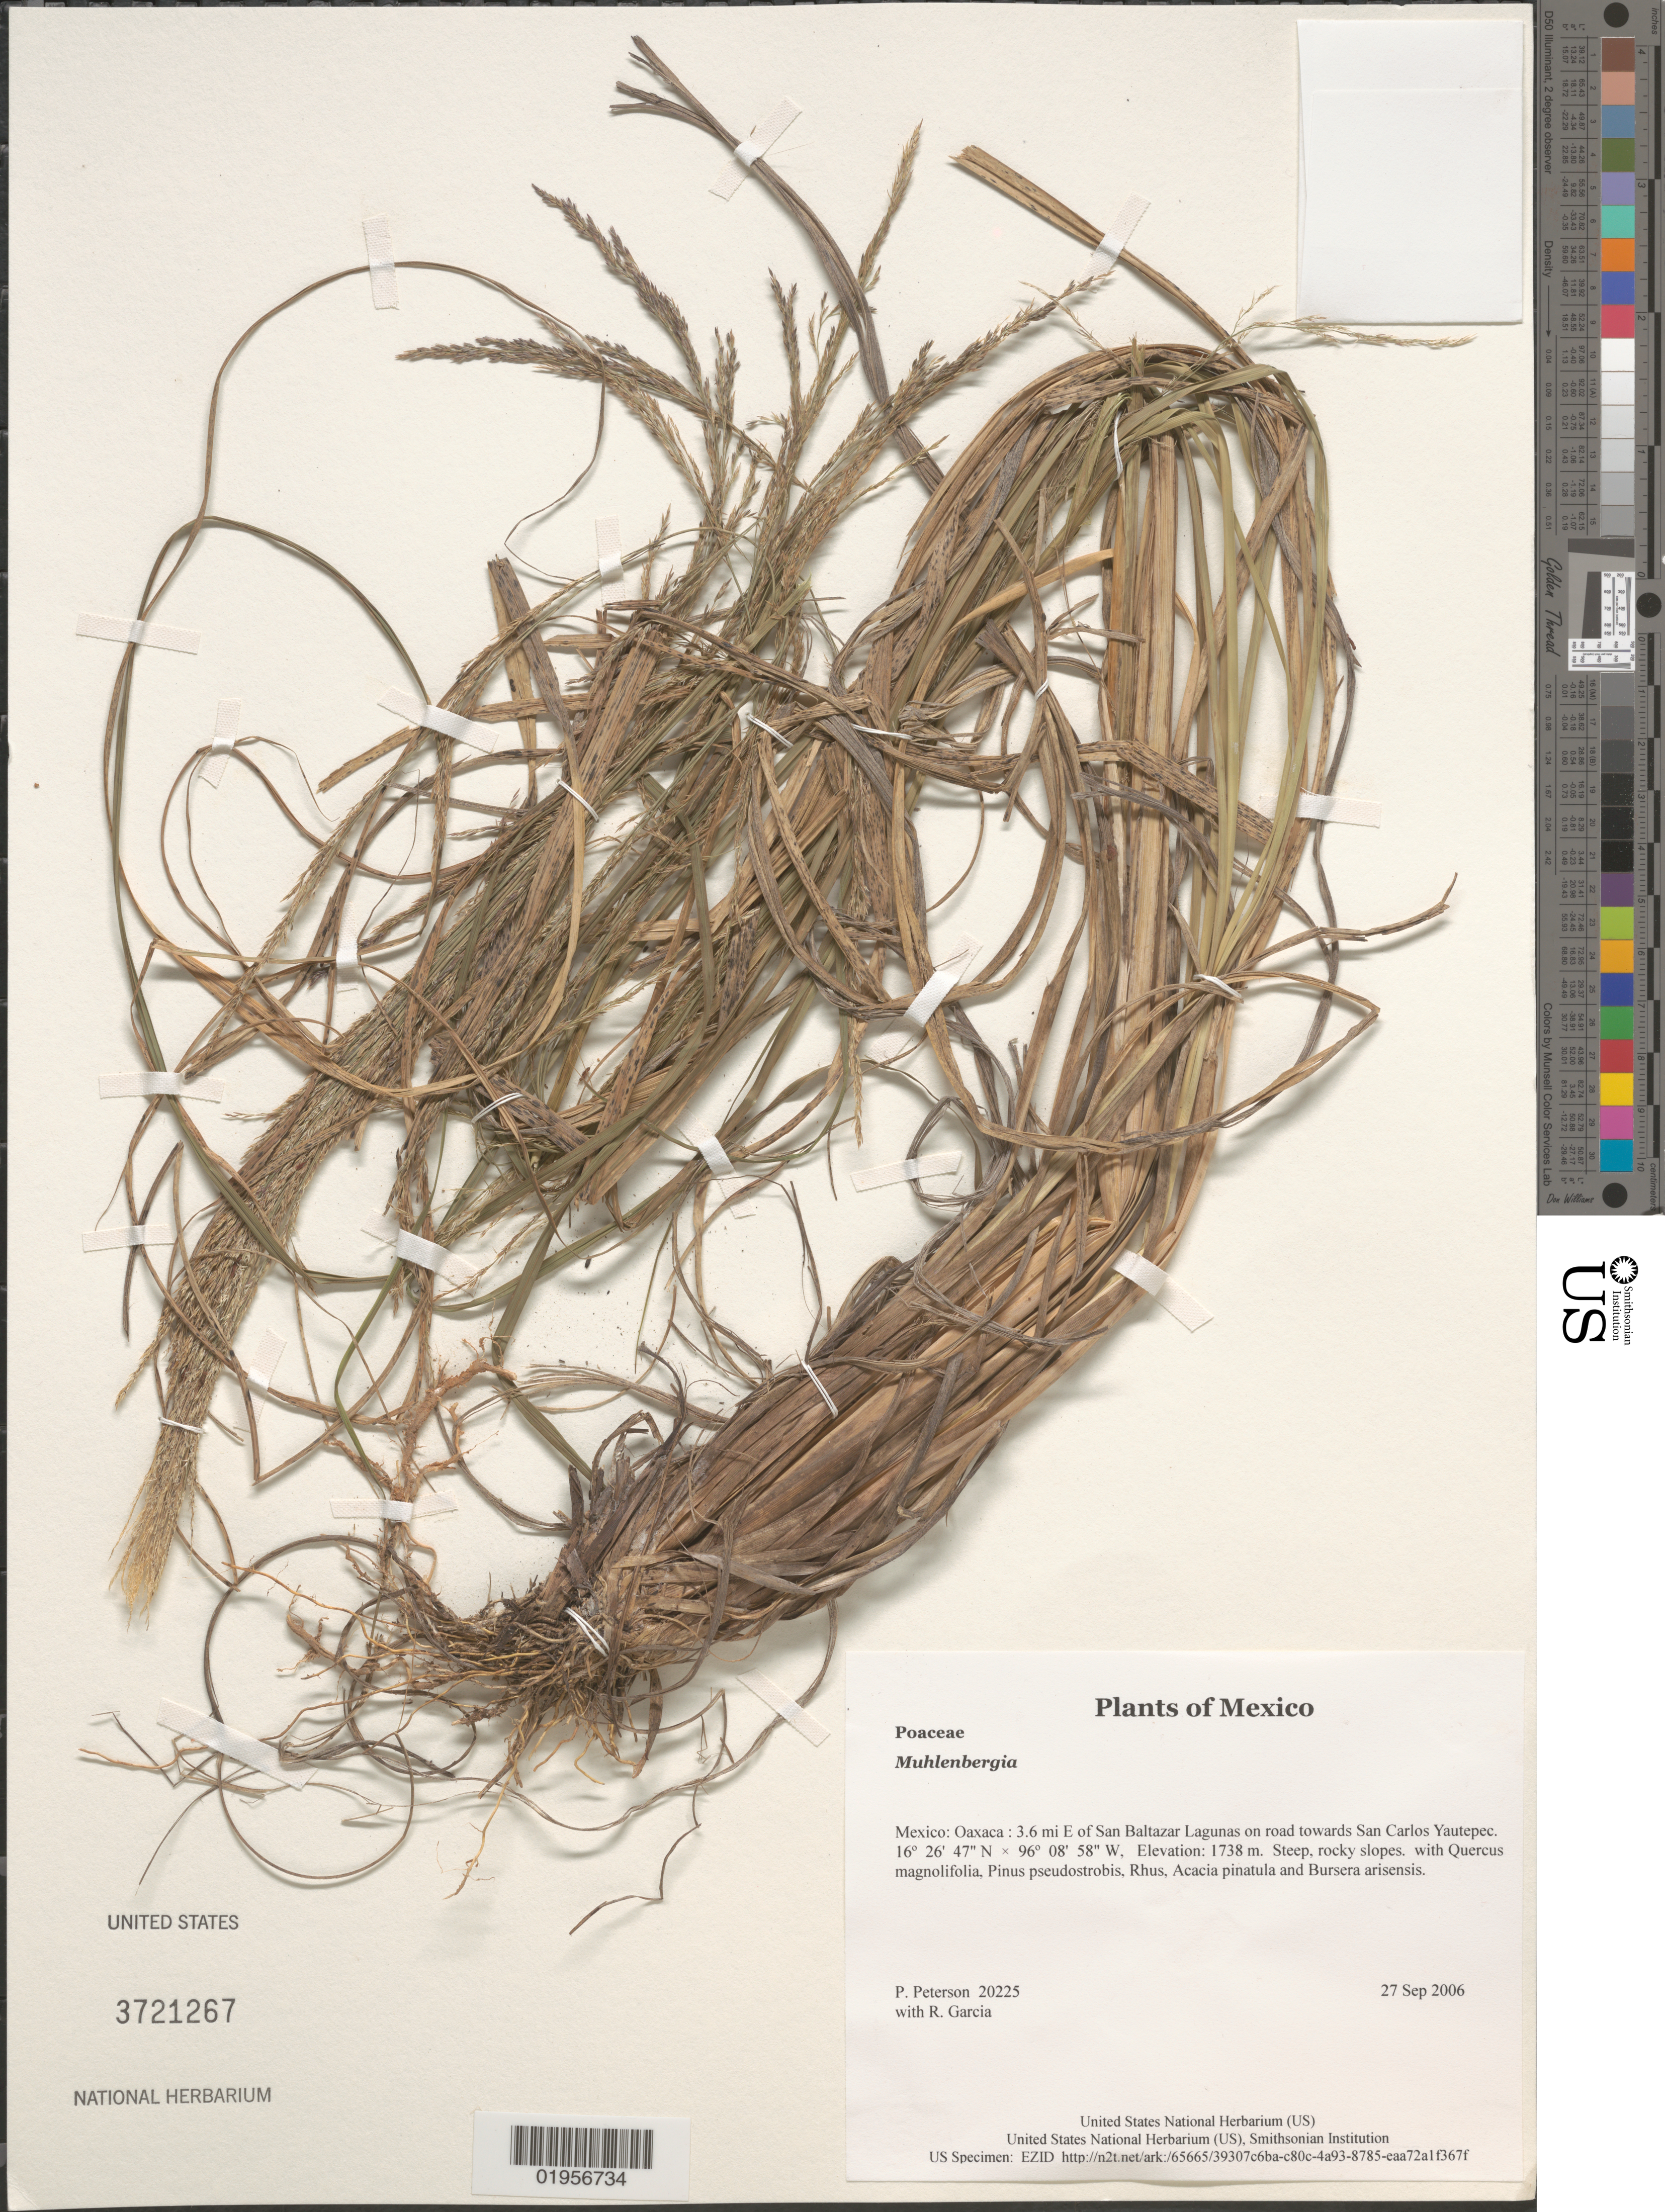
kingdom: Plantae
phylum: Tracheophyta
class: Liliopsida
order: Poales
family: Poaceae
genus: Muhlenbergia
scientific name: Muhlenbergia sp.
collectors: P. M. Peterson & R. Garcia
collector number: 20225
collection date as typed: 27 Sep 2006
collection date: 2006-09-27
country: Mexico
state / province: Oaxaca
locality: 3.6 mi E of San Baltazar Lagunas on road towards San Carlos Yautepec.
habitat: Steep, rocky slopes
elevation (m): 1738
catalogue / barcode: US 3721267